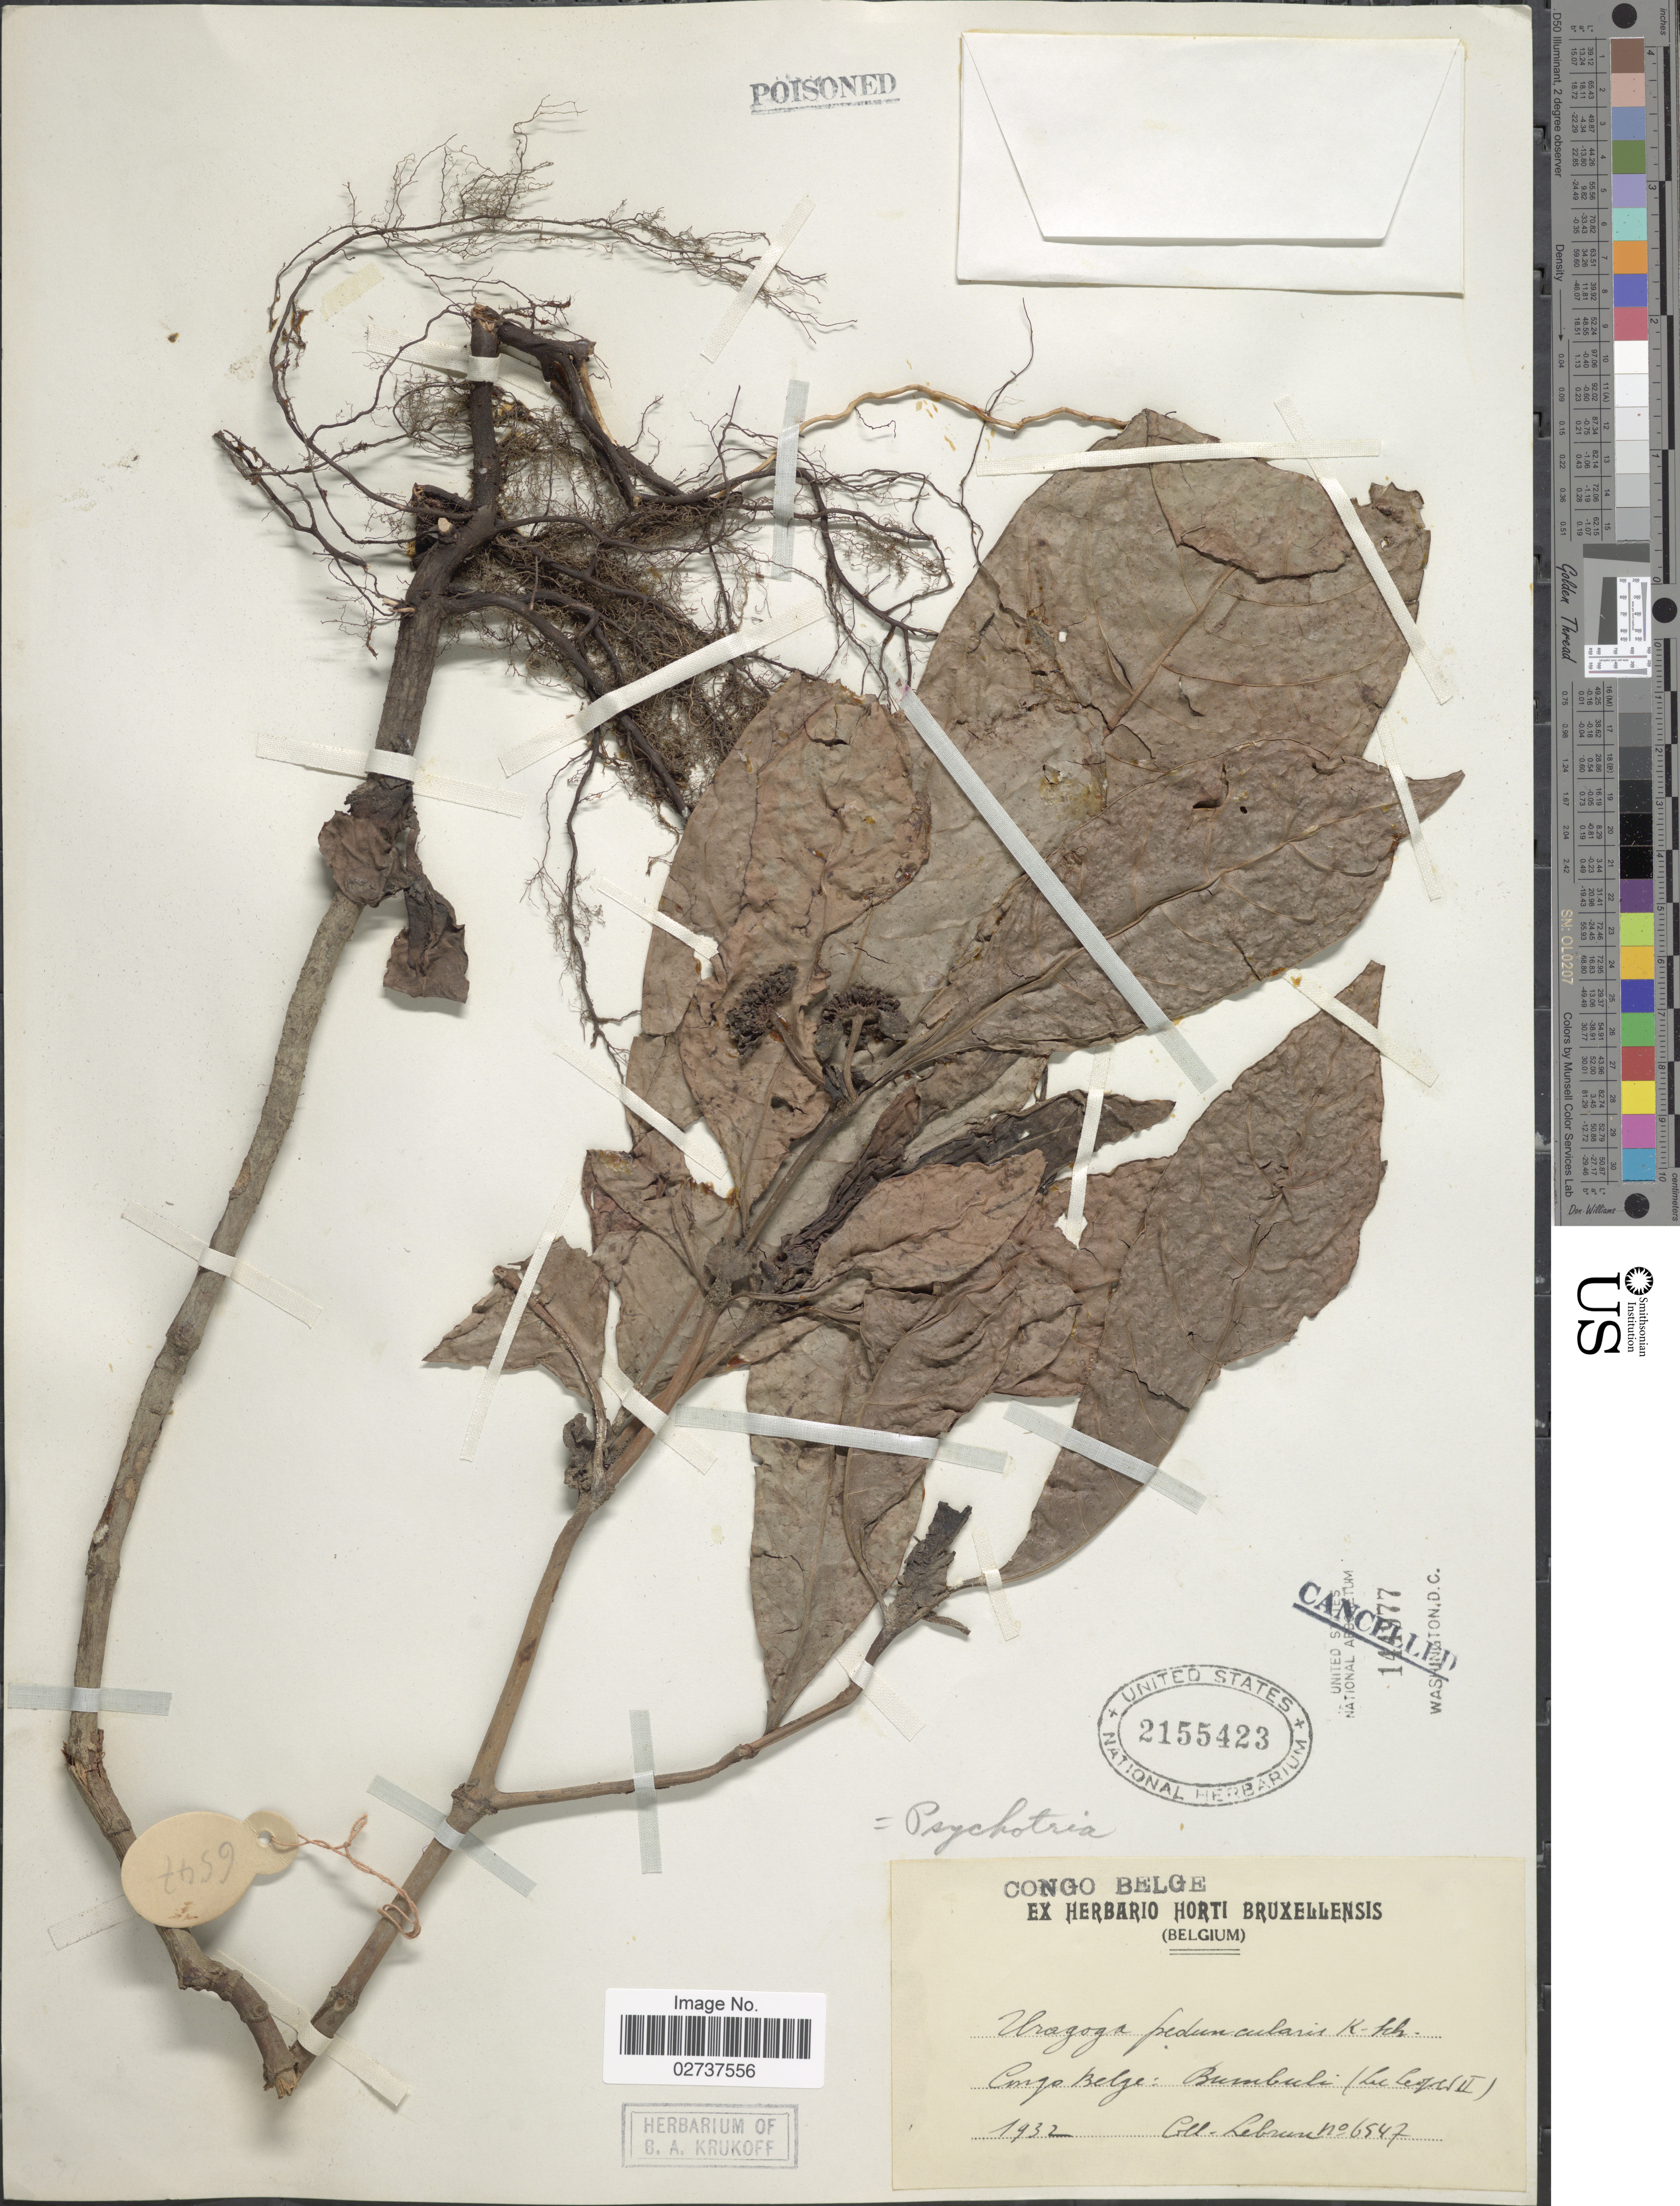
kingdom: Plantae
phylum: Tracheophyta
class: Magnoliopsida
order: Gentianales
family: Rubiaceae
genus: Psychotria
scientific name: Psychotria peduncularis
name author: (Salisb.) Steyerm.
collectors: J.A. Lebrun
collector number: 6547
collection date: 1932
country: Congo, Democratic Republic of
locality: Congo Belge: Bumbuli (Lac Leopold II).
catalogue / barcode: US 2155423